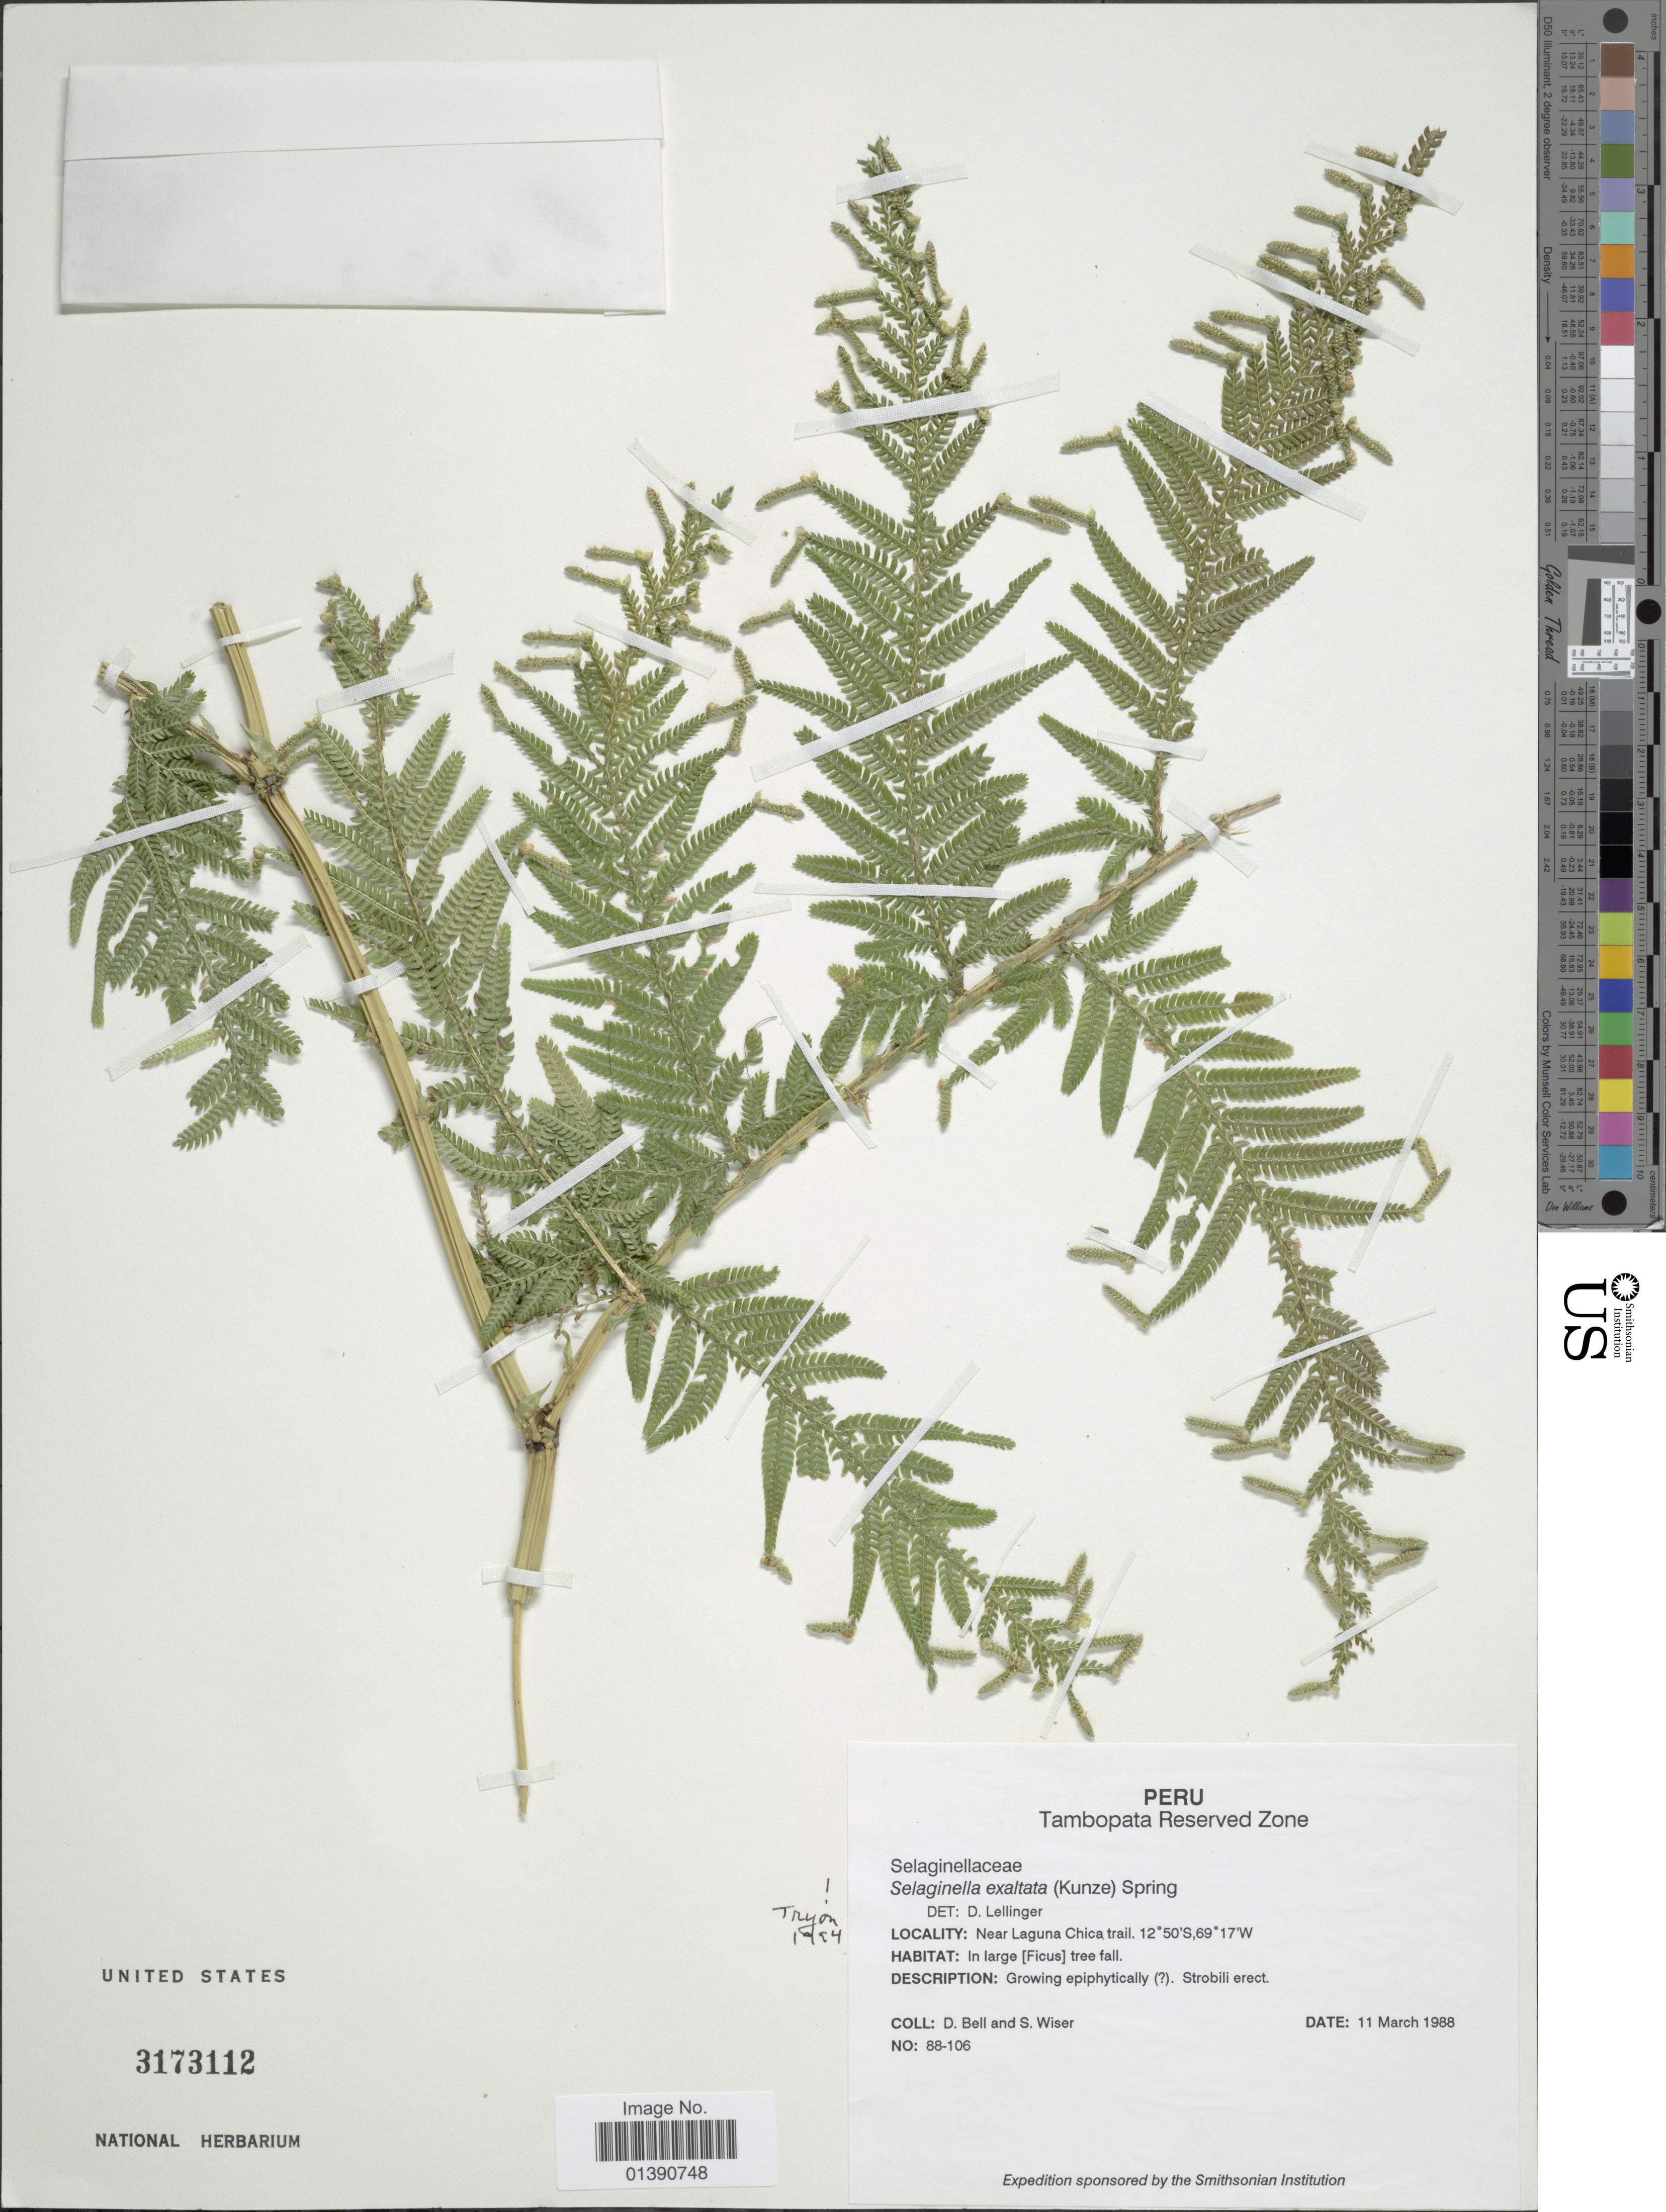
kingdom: Plantae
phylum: Tracheophyta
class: Lycopodiopsida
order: Selaginellales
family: Selaginellaceae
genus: Selaginella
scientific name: Selaginella exaltata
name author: (Kunze) Spring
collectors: D. A. Bell & S. Wiser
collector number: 88-106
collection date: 1988-03-11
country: Peru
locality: Tambopata Reserved Zone, Near Laguna Chica trail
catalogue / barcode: US 3173112